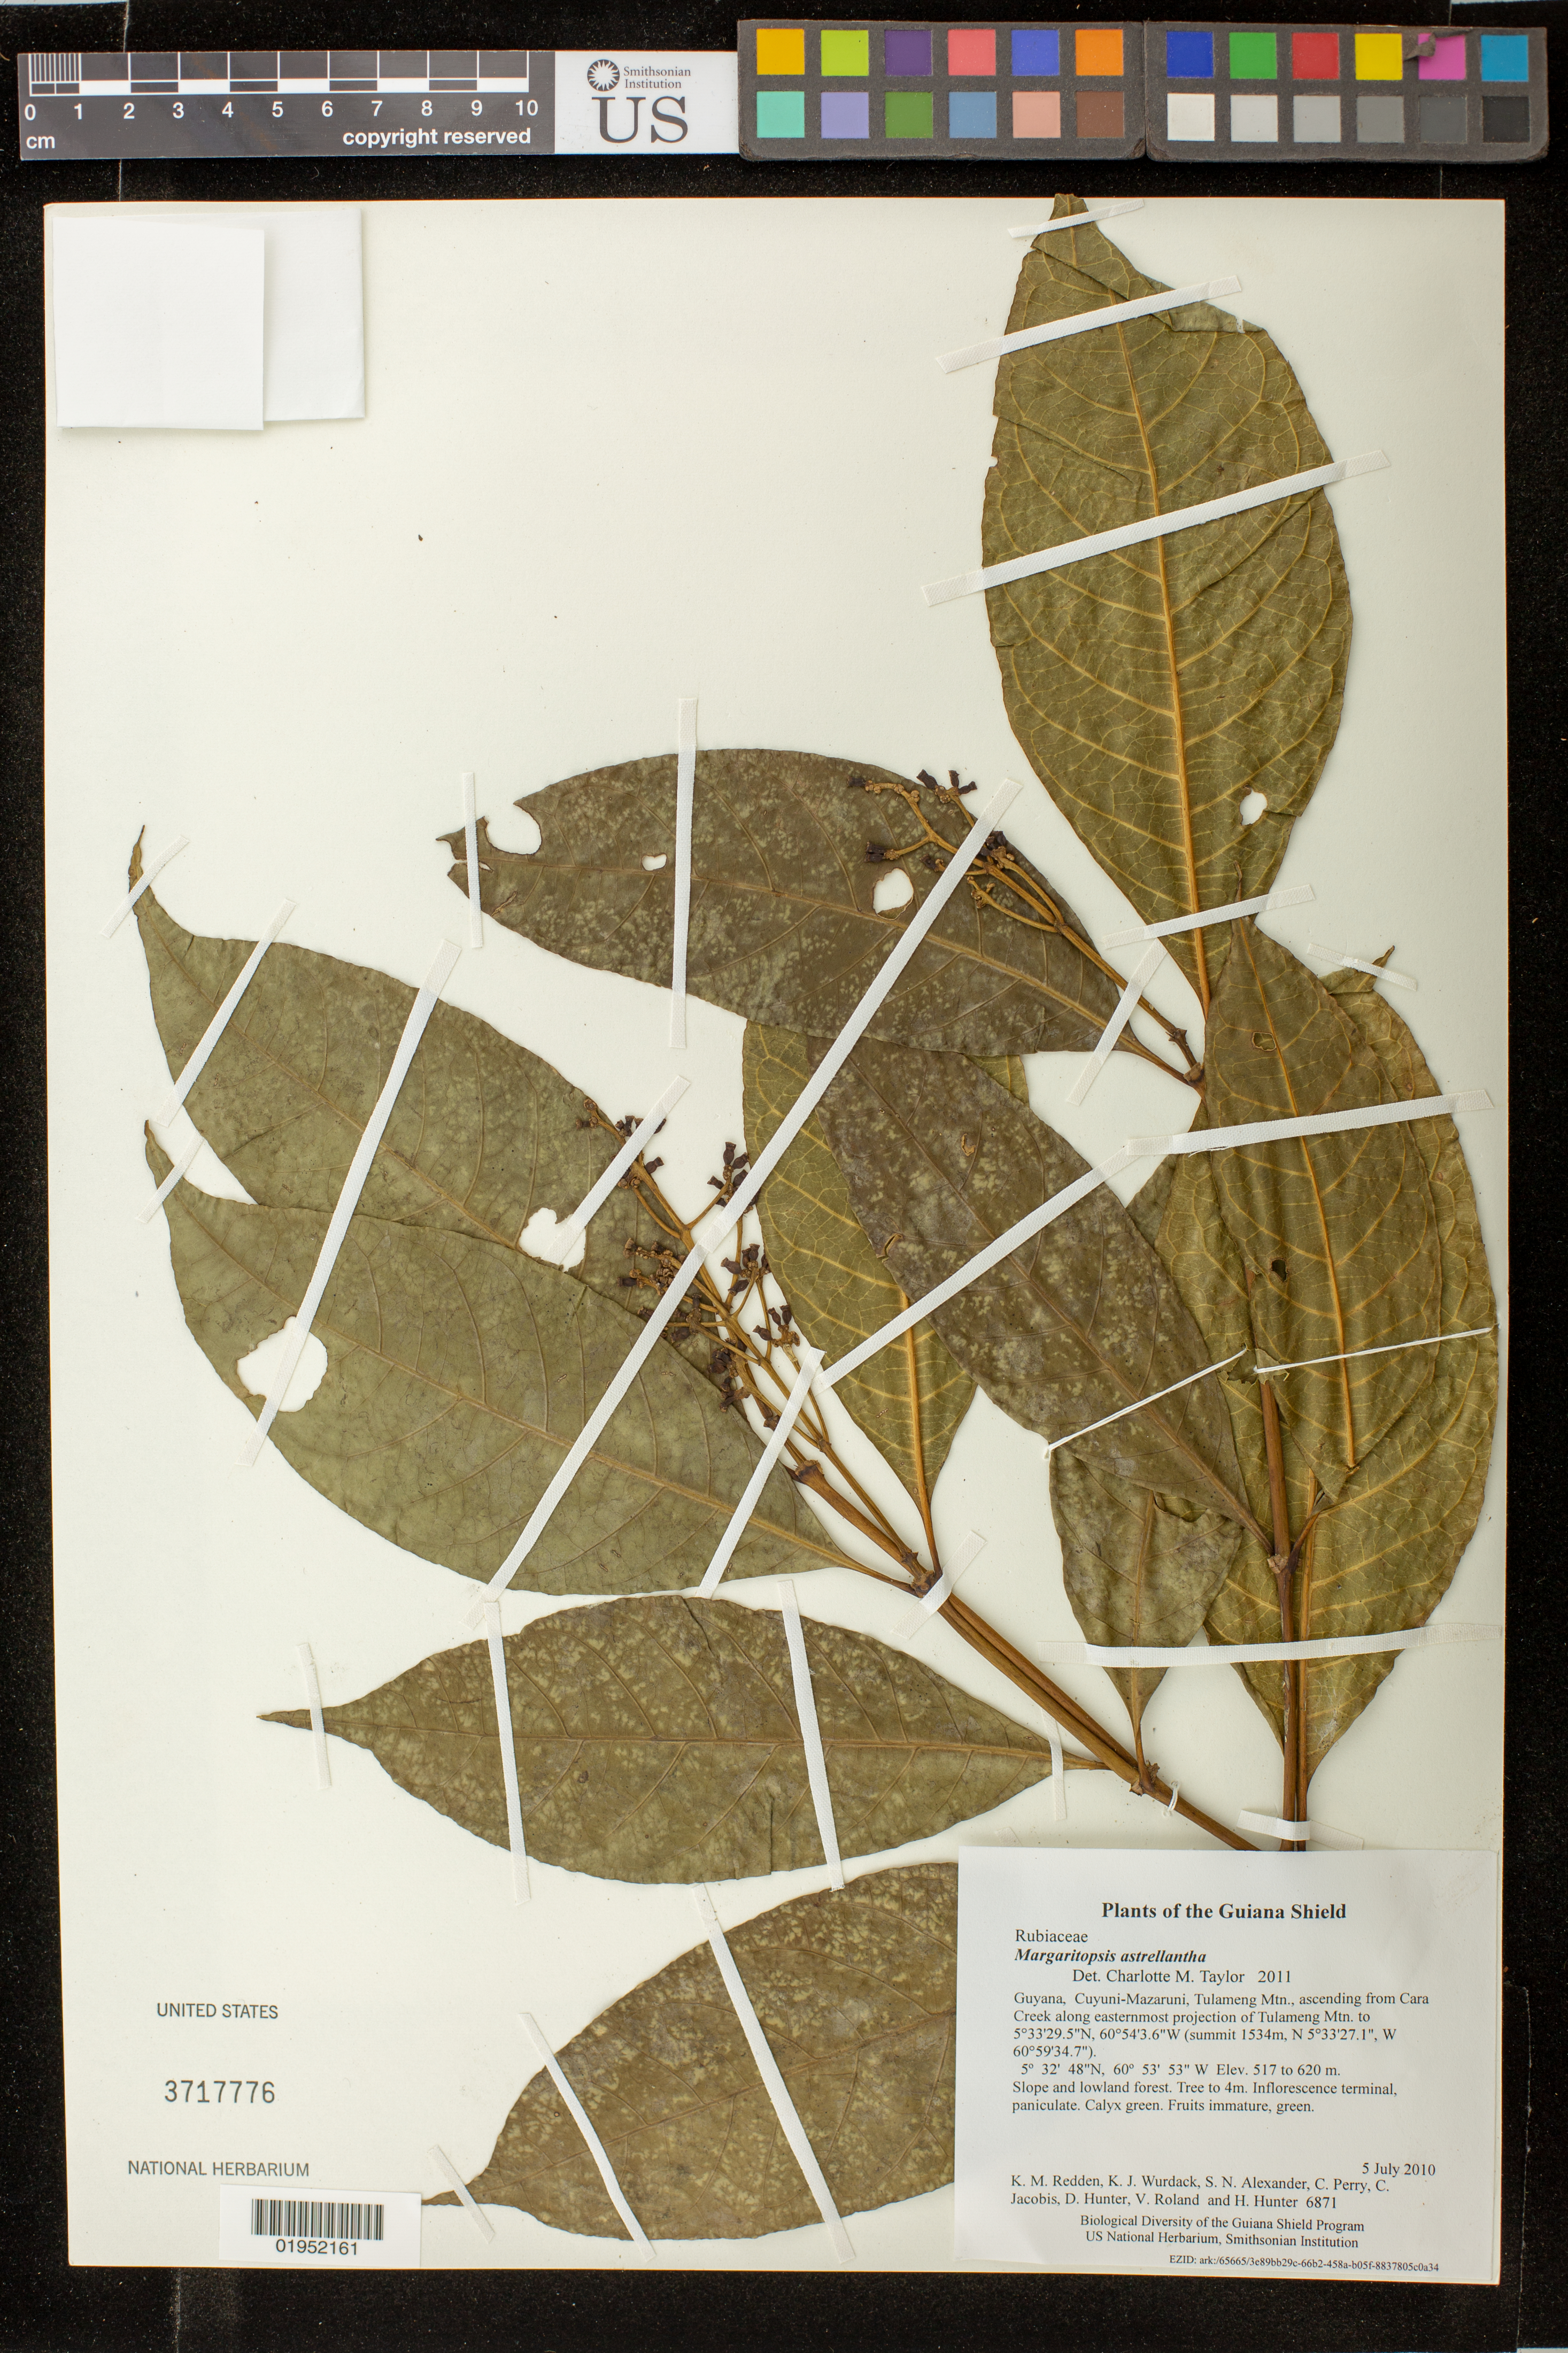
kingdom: Plantae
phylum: Tracheophyta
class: Magnoliopsida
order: Gentianales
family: Rubiaceae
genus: Margaritopsis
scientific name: Margaritopsis astrellantha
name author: (Wernham) L. Andersson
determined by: Taylor, Charlotte M.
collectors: K. M. Redden, K. Wurdack, S. N. Alexander, C. Perry, C. Jacobis, D. Hunter, V. Roland & H. Hunter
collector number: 6871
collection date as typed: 5 July 2010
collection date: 2010-07-05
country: Guyana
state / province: Cuyuni-Mazaruni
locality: Tulameng Mtn., ascending from Cara Creek along easternmost projection of Tulameng Mtn. to 5°33'29.5"N, 60°54'3.6"W (summit 1534m, N 5°33'27.1", W 60°59'34.7")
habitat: Slope and lowland forest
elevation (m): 517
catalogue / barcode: US 3717776